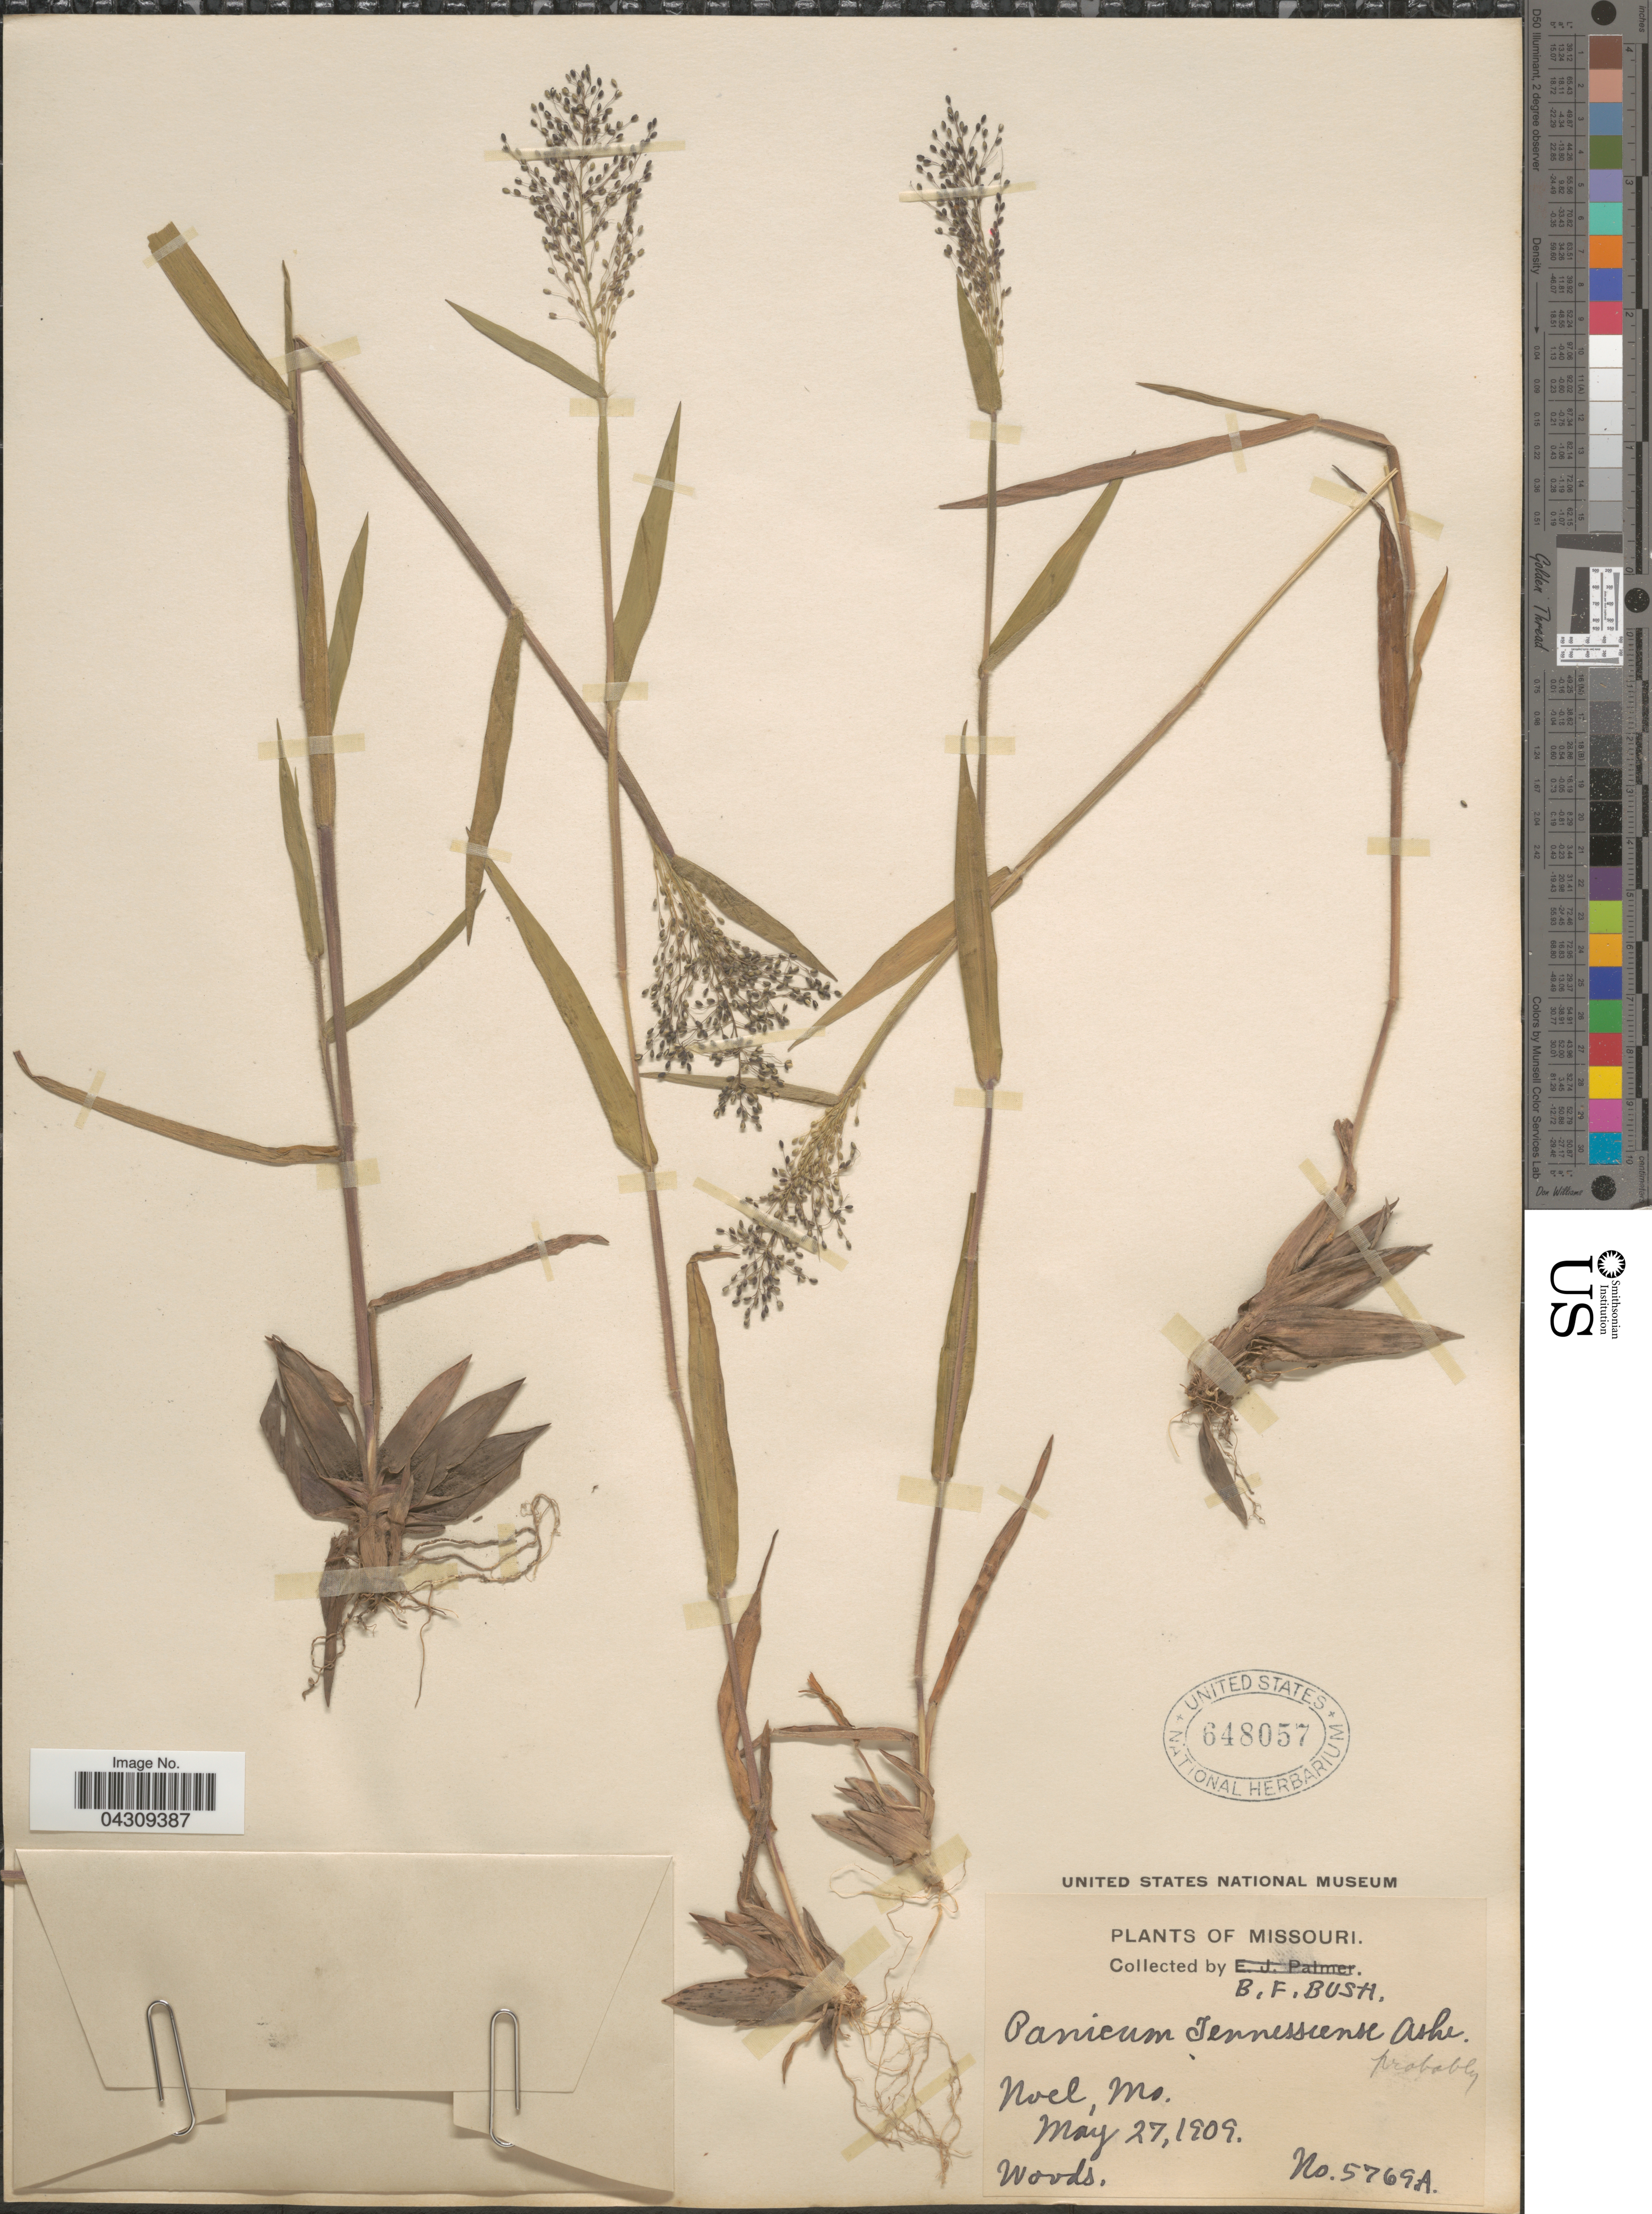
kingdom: Plantae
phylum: Tracheophyta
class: Liliopsida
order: Poales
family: Poaceae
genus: Dichanthelium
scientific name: Dichanthelium acuminatum var. acuminatum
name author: (Sw.) Gould & C.A. Clark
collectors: B. F. Bush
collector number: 5769A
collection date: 1909-05-27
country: United States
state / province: Missouri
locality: Noel. Woods.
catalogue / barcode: US 648057